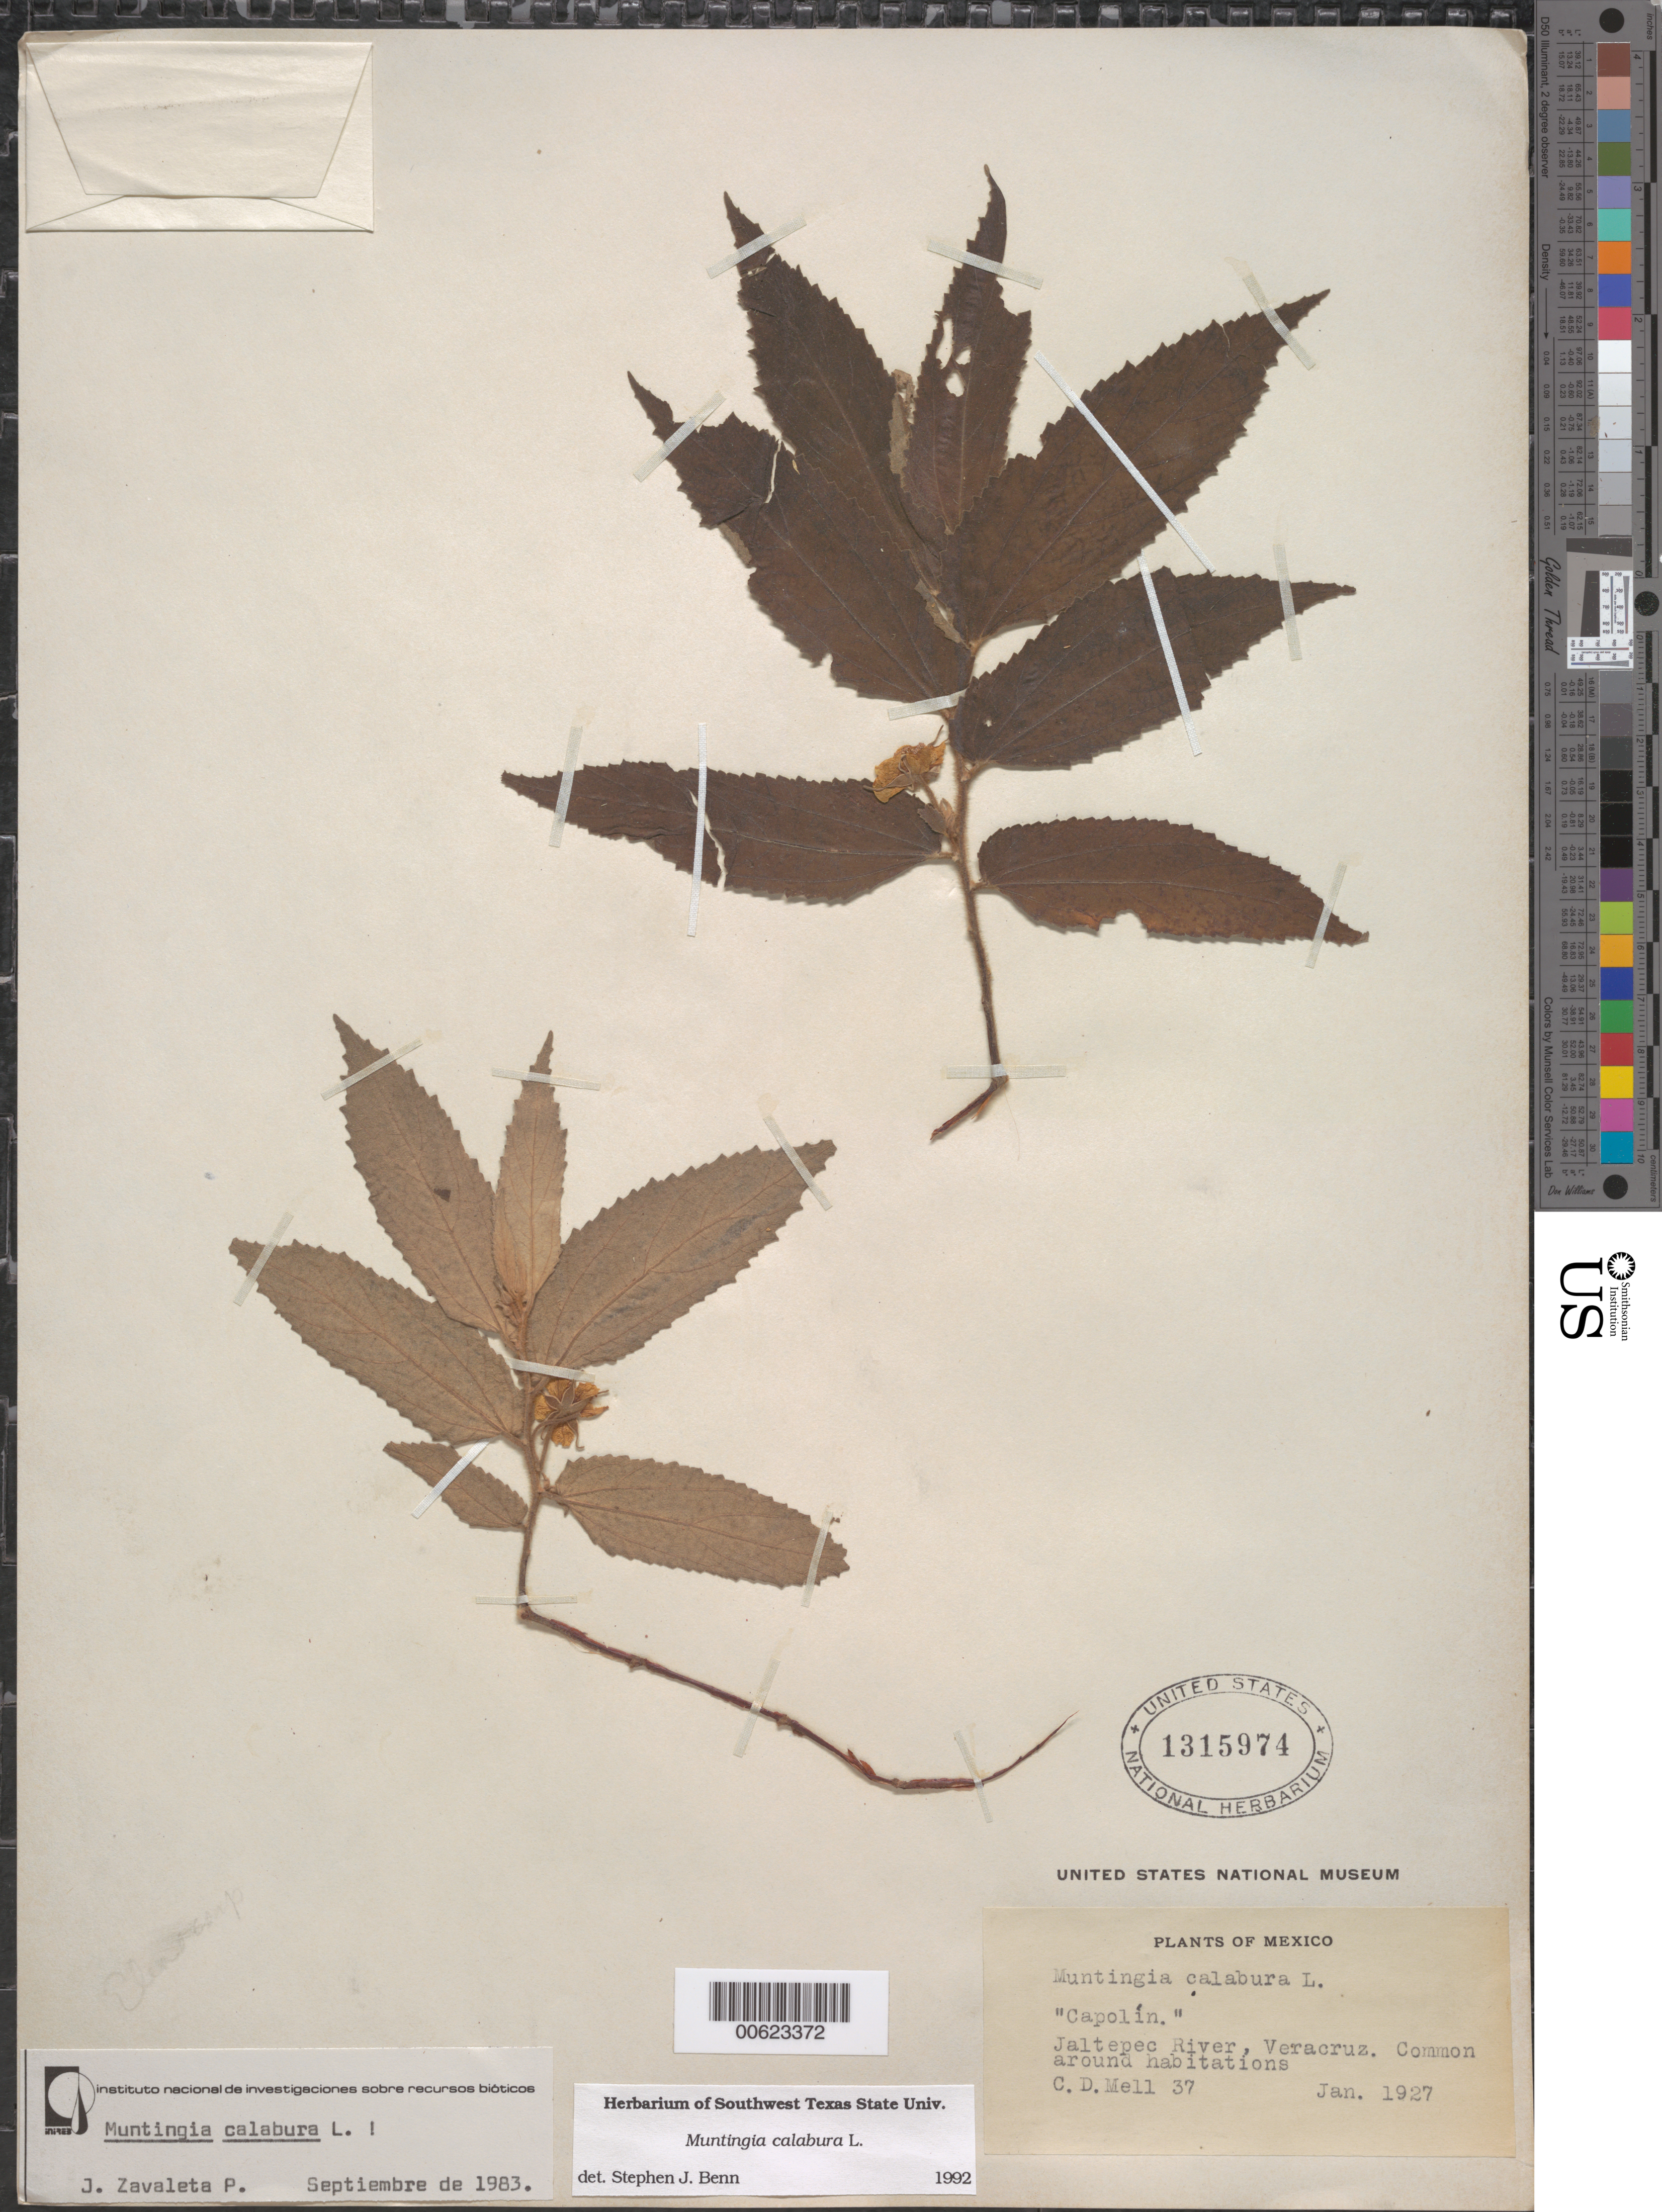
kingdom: Plantae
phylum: Tracheophyta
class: Magnoliopsida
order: Malvales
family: Muntingiaceae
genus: Muntingia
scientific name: Muntingia calabura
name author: L.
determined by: Benn, S. J.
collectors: C. D. Mell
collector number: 37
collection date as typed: Jan 1927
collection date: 1927-01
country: Mexico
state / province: Veracruz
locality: Jaltepec River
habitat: Common around habitations.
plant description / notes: Common name: Capulín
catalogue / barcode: US 1315974